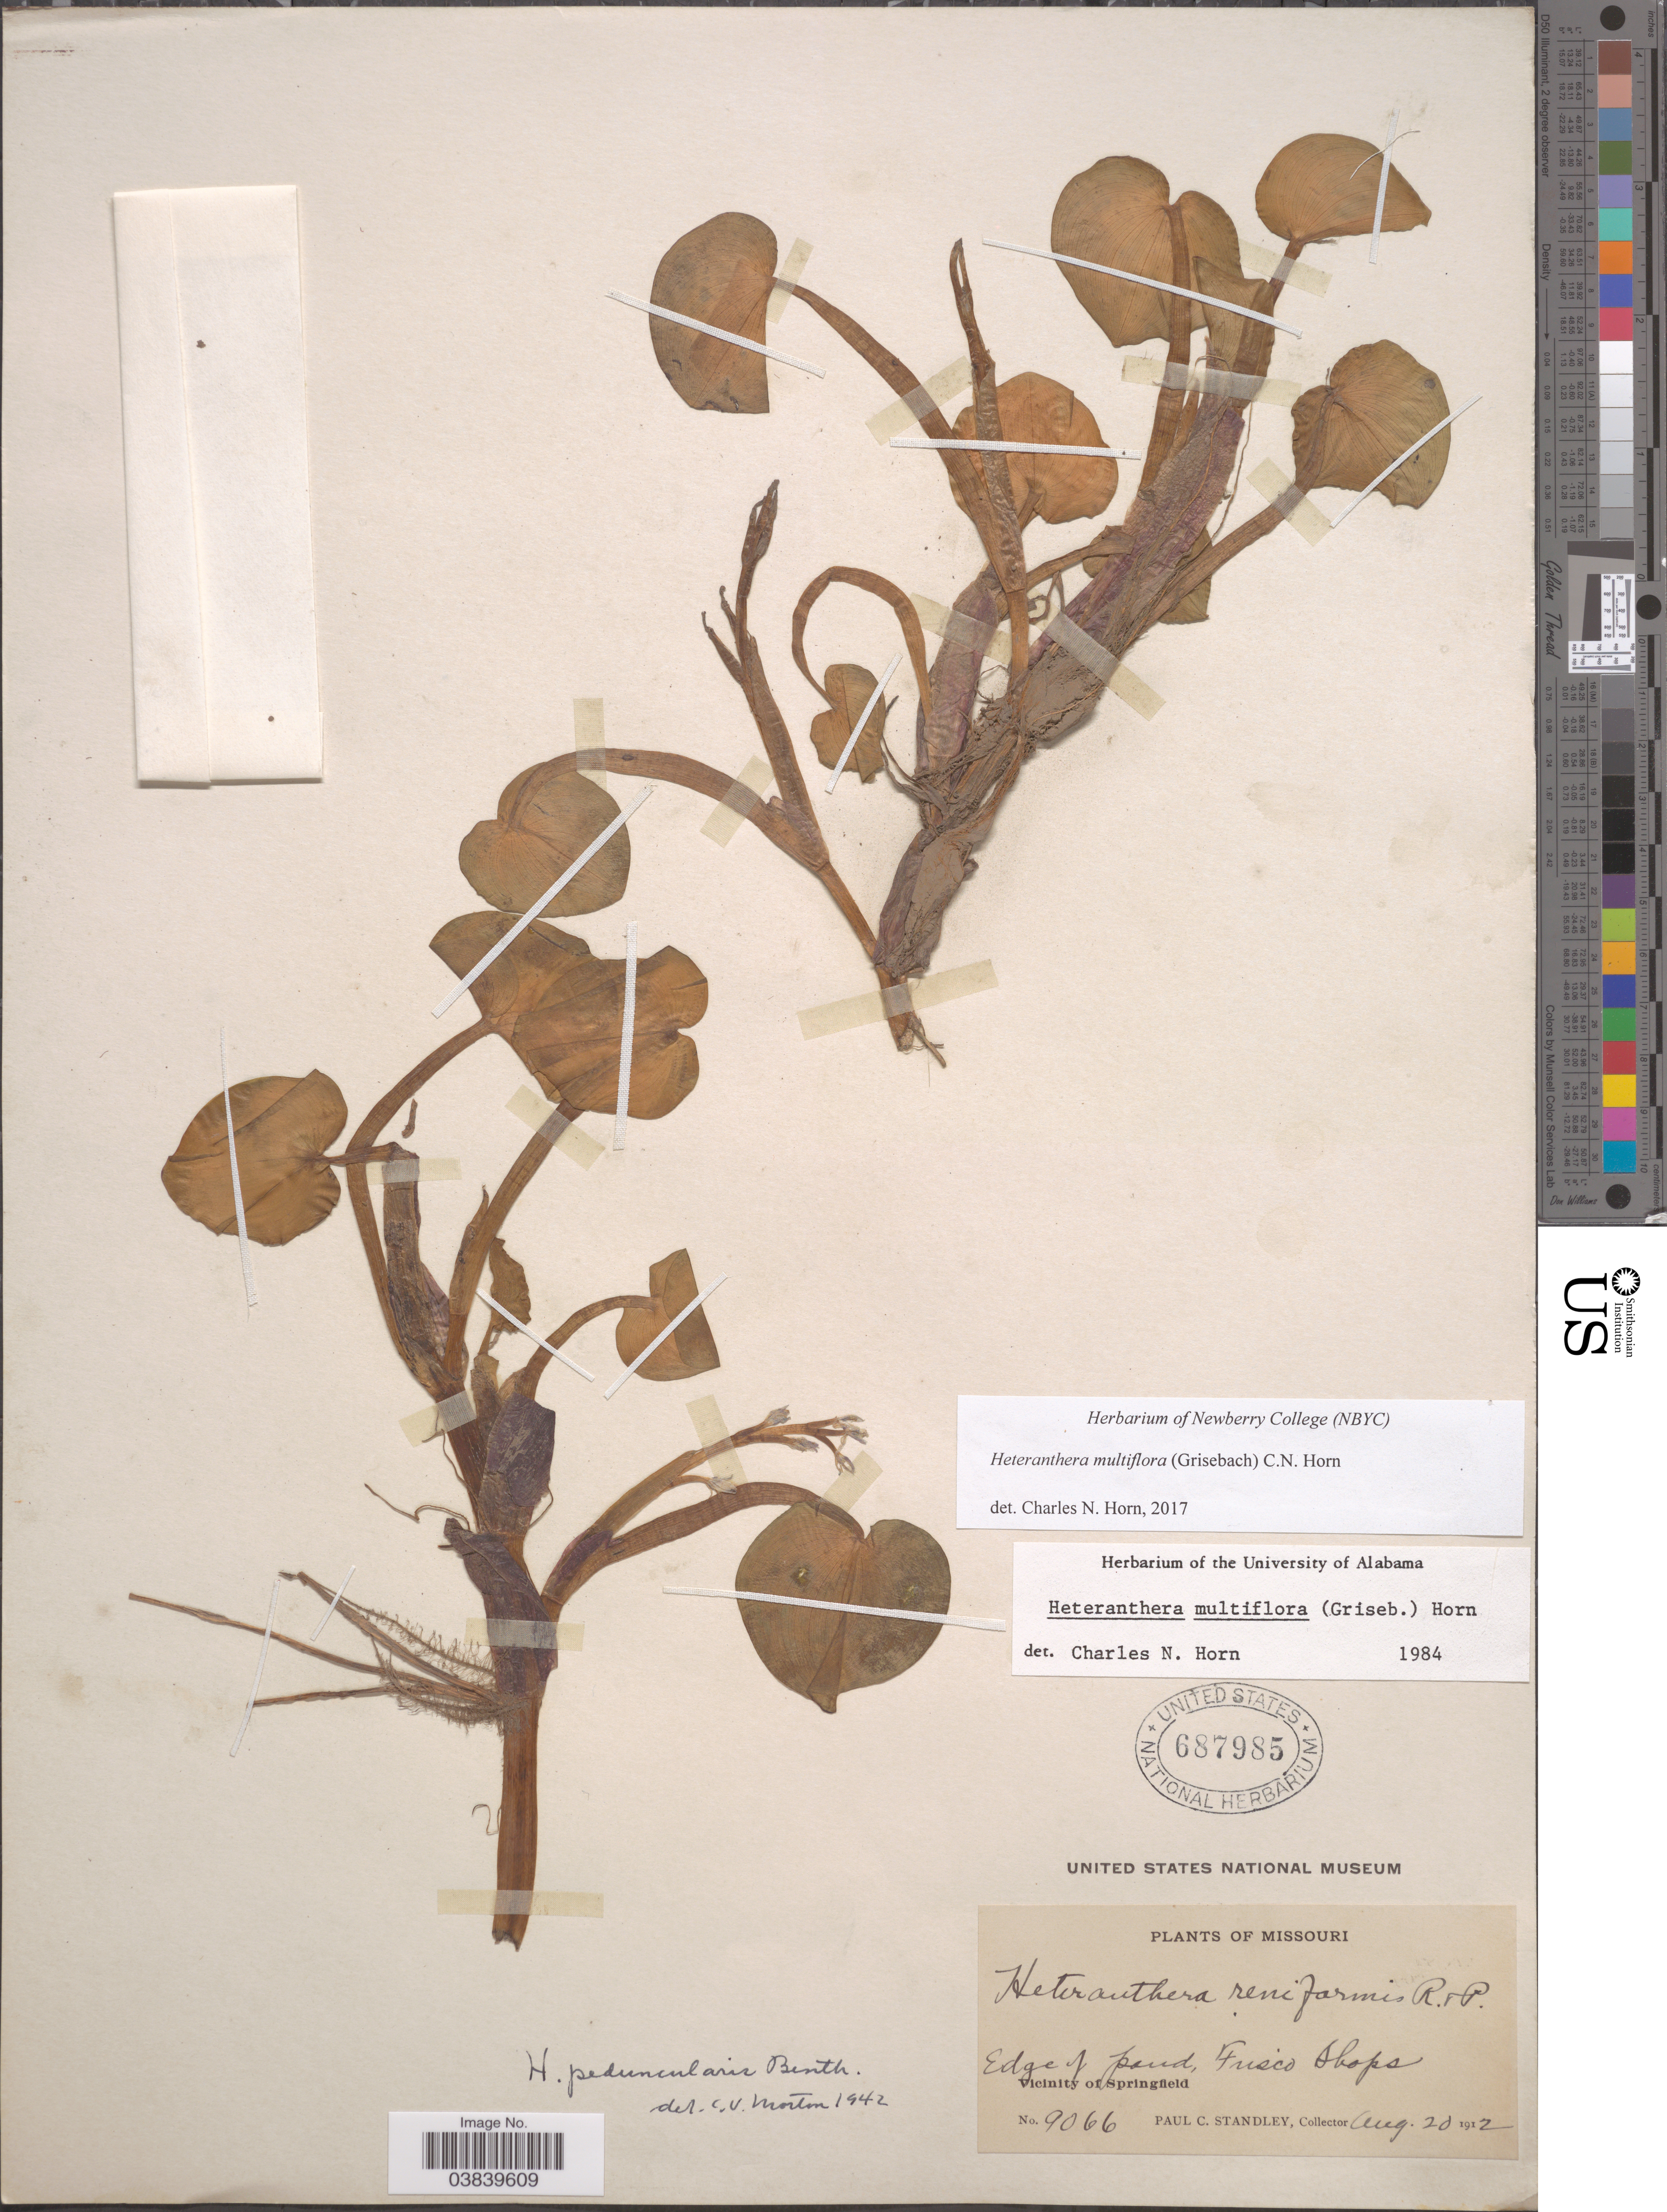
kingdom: Plantae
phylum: Tracheophyta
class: Liliopsida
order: Commelinales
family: Pontederiaceae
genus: Heteranthera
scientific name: Heteranthera multiflora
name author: (Griseb.) C.N. Horn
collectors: P. C. Standley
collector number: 9066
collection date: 1912-08-20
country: United States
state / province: Missouri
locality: Fusco Shops. Vicinity of Springfield.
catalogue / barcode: US 687985